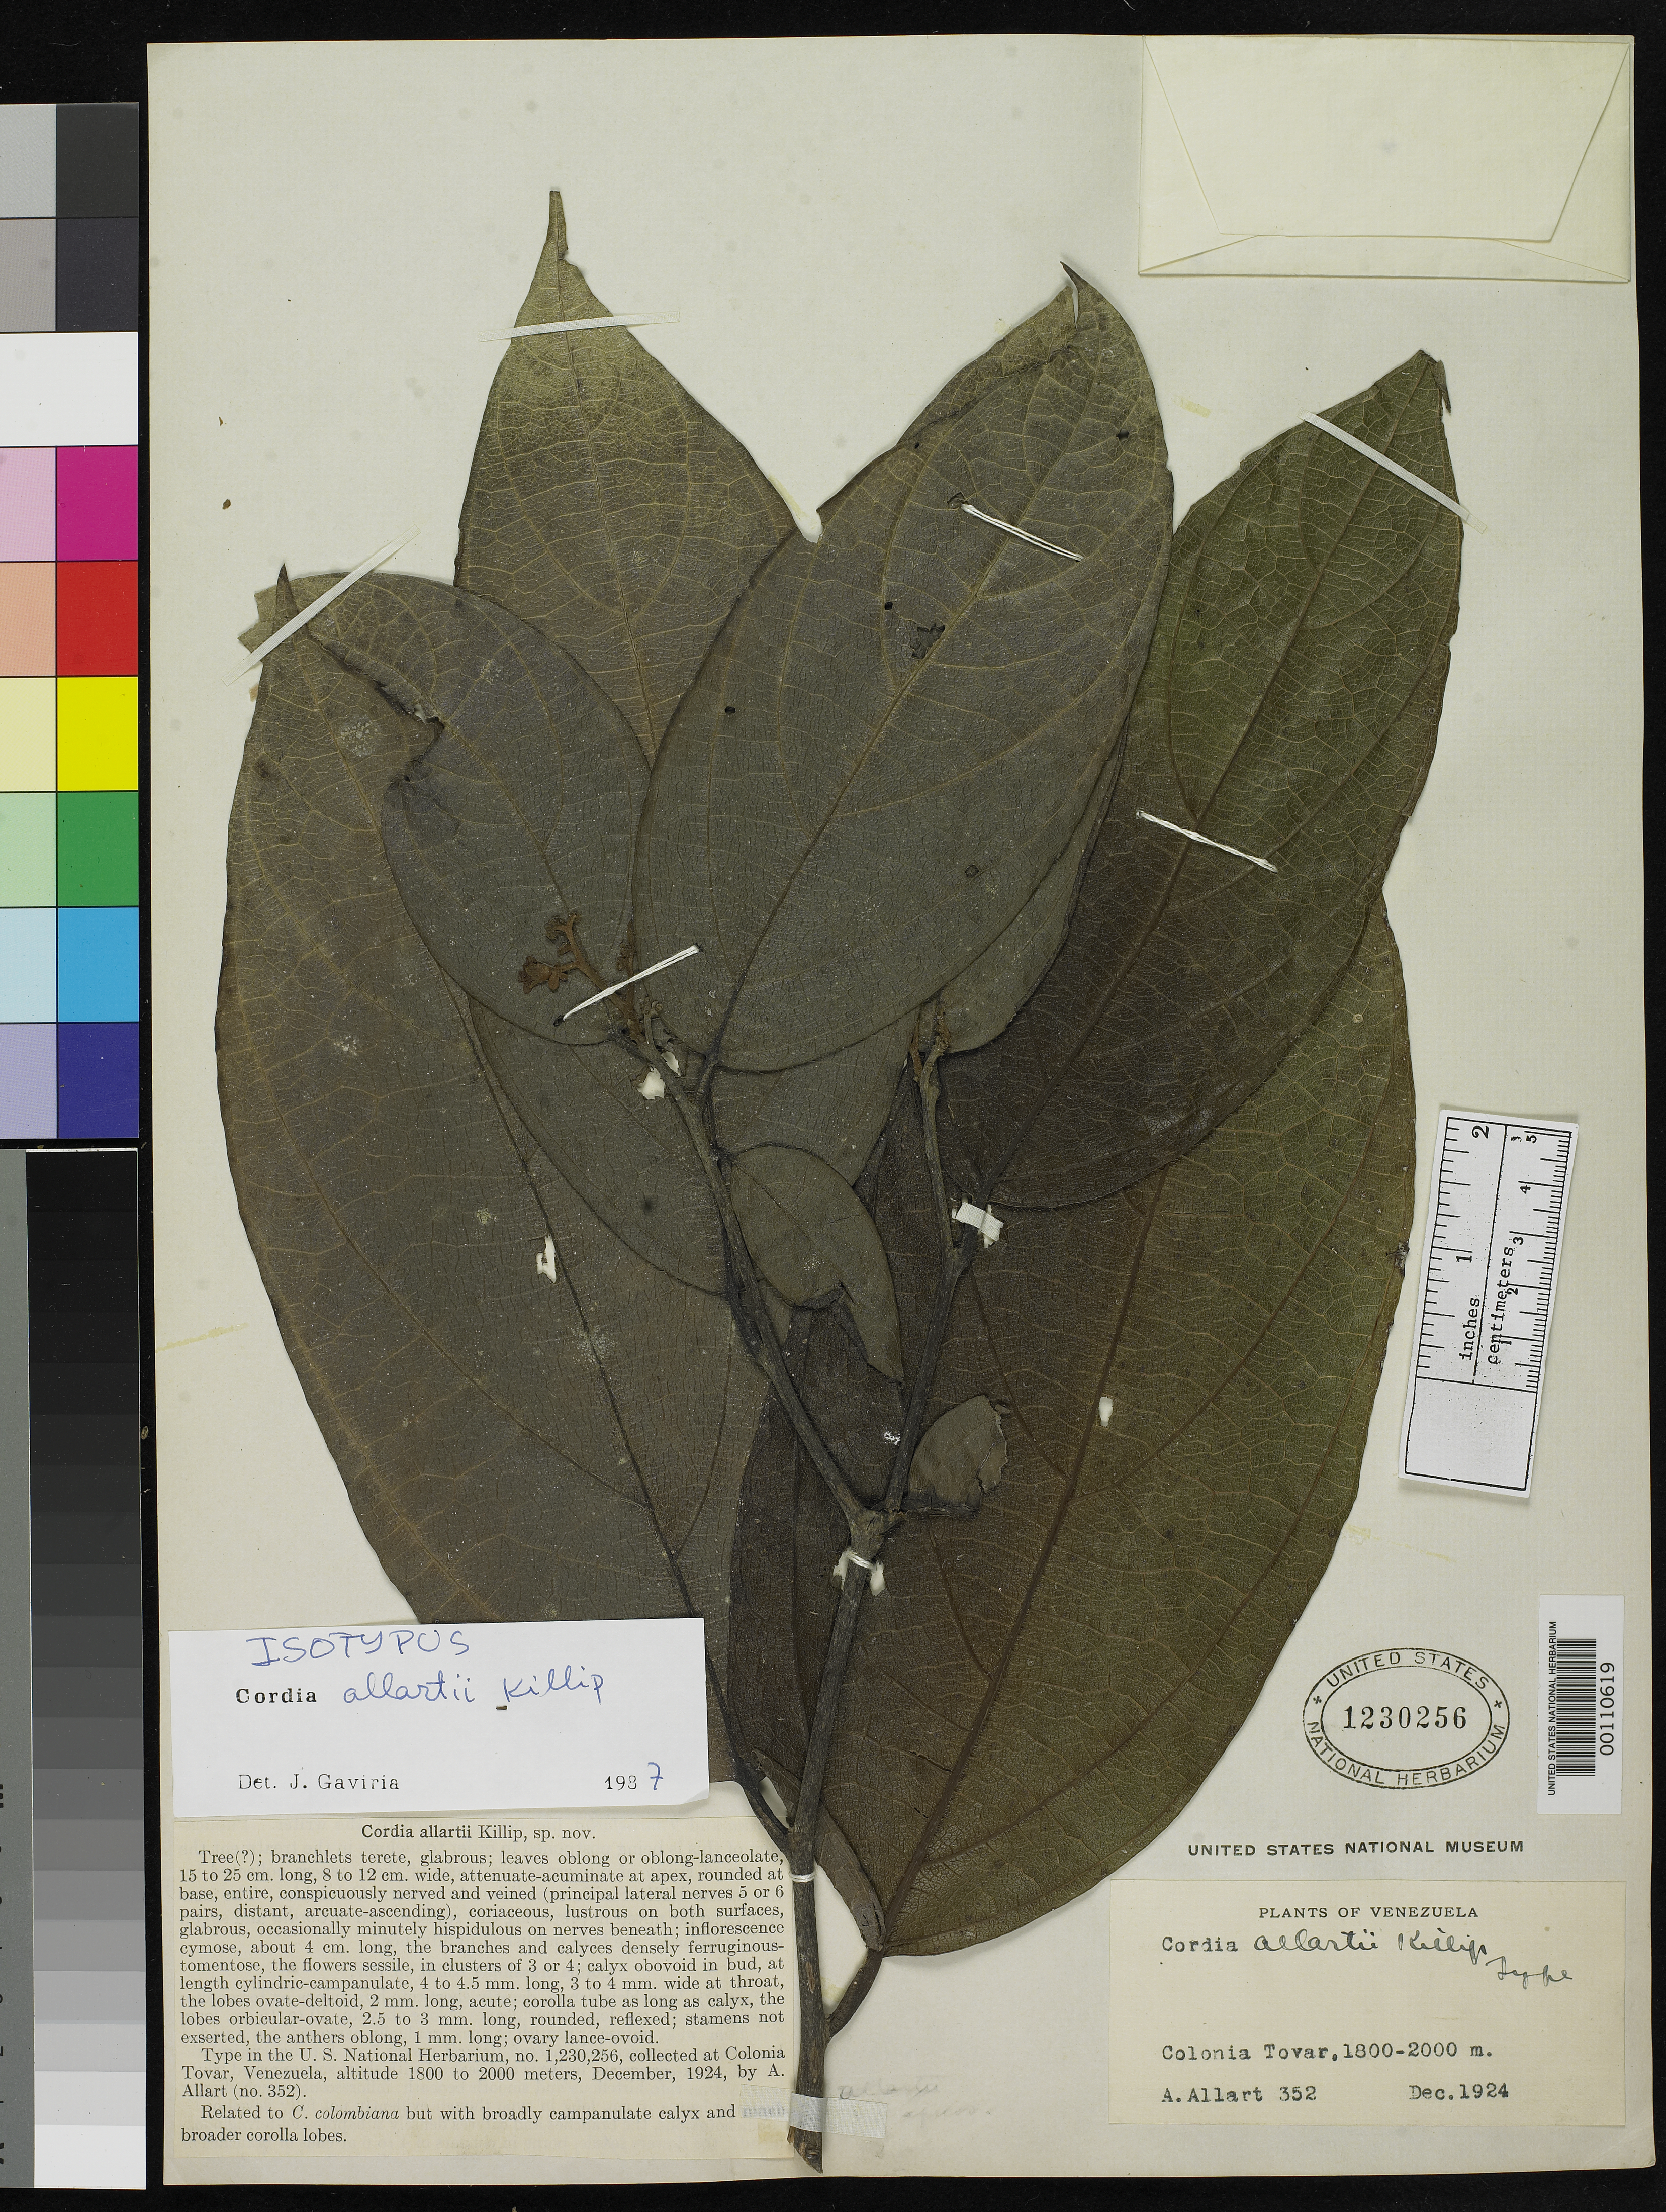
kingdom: Plantae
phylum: Tracheophyta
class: Magnoliopsida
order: Boraginales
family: Cordiaceae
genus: Cordia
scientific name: Cordia allartii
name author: Killip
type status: Holotype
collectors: A. Allart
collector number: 352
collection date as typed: Dec 1924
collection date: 1924-12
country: Venezuela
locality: Colonia Tovar.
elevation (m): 1800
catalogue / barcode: US 1230256